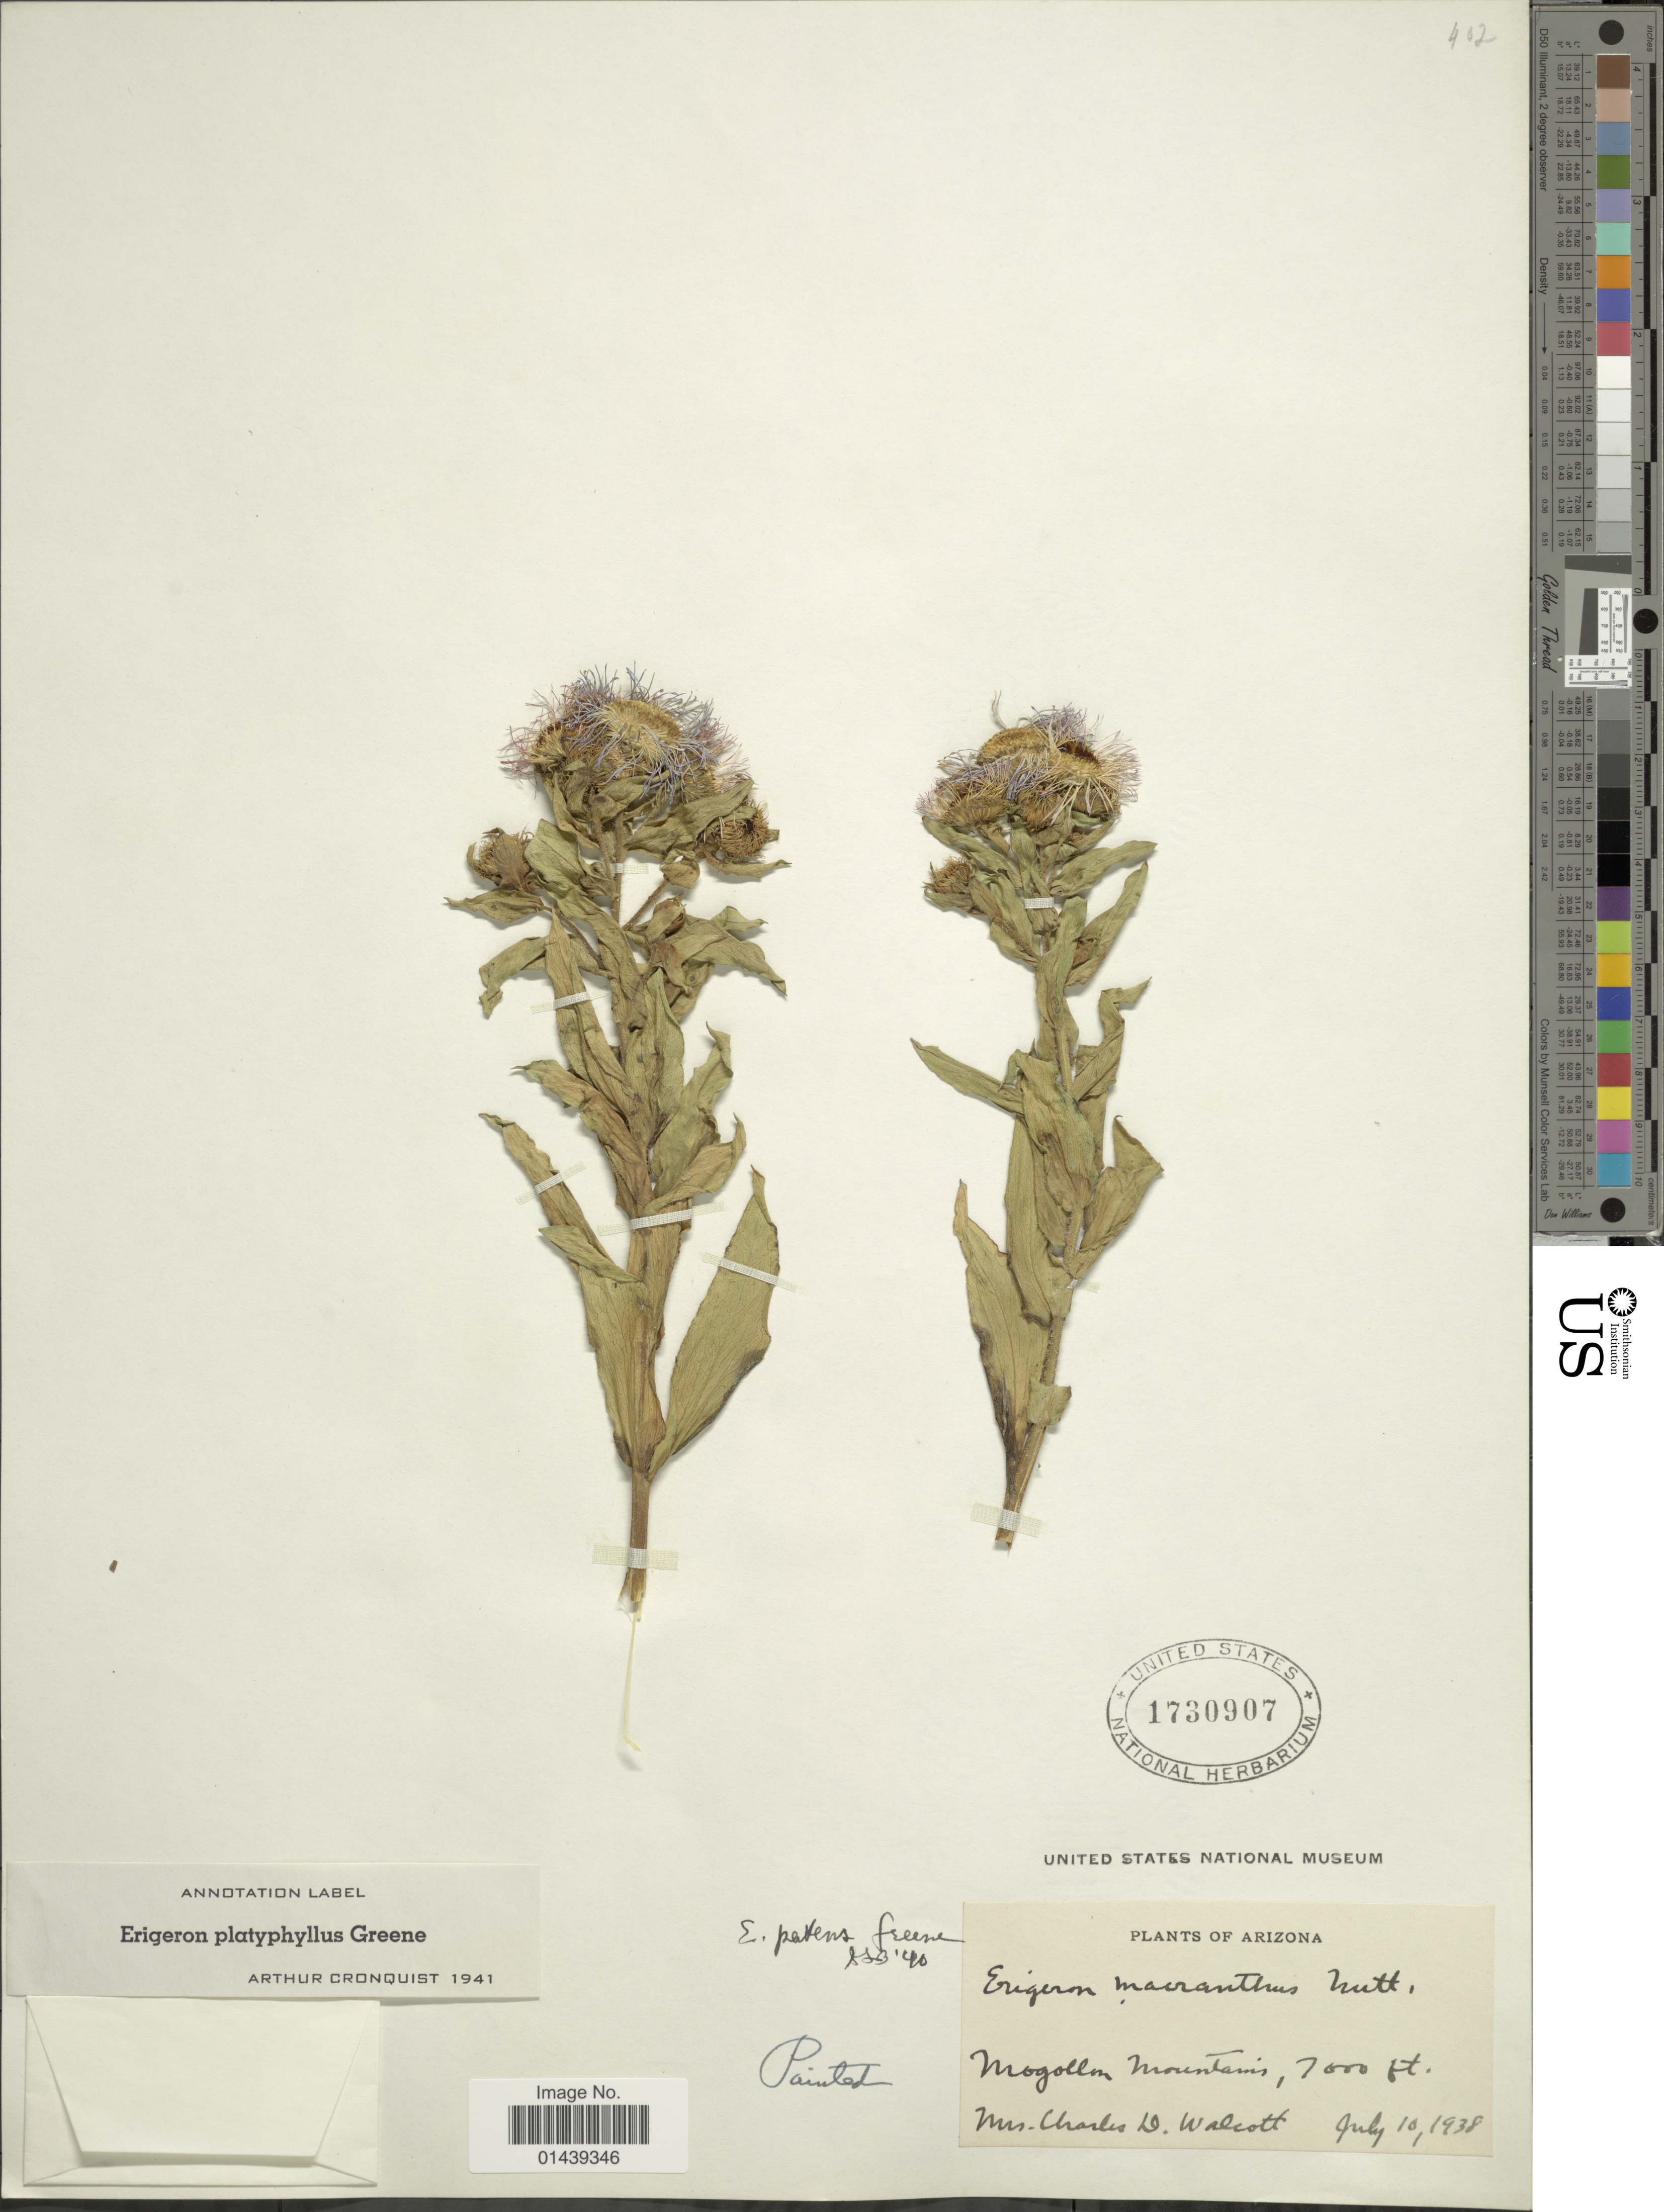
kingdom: Plantae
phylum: Tracheophyta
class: Magnoliopsida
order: Asterales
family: Asteraceae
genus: Erigeron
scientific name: Erigeron platyphyllus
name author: Greene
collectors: C. Walcott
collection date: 1938-07-10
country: United States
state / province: Arizona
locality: Mogollon Mountains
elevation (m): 2134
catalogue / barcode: US 1730907